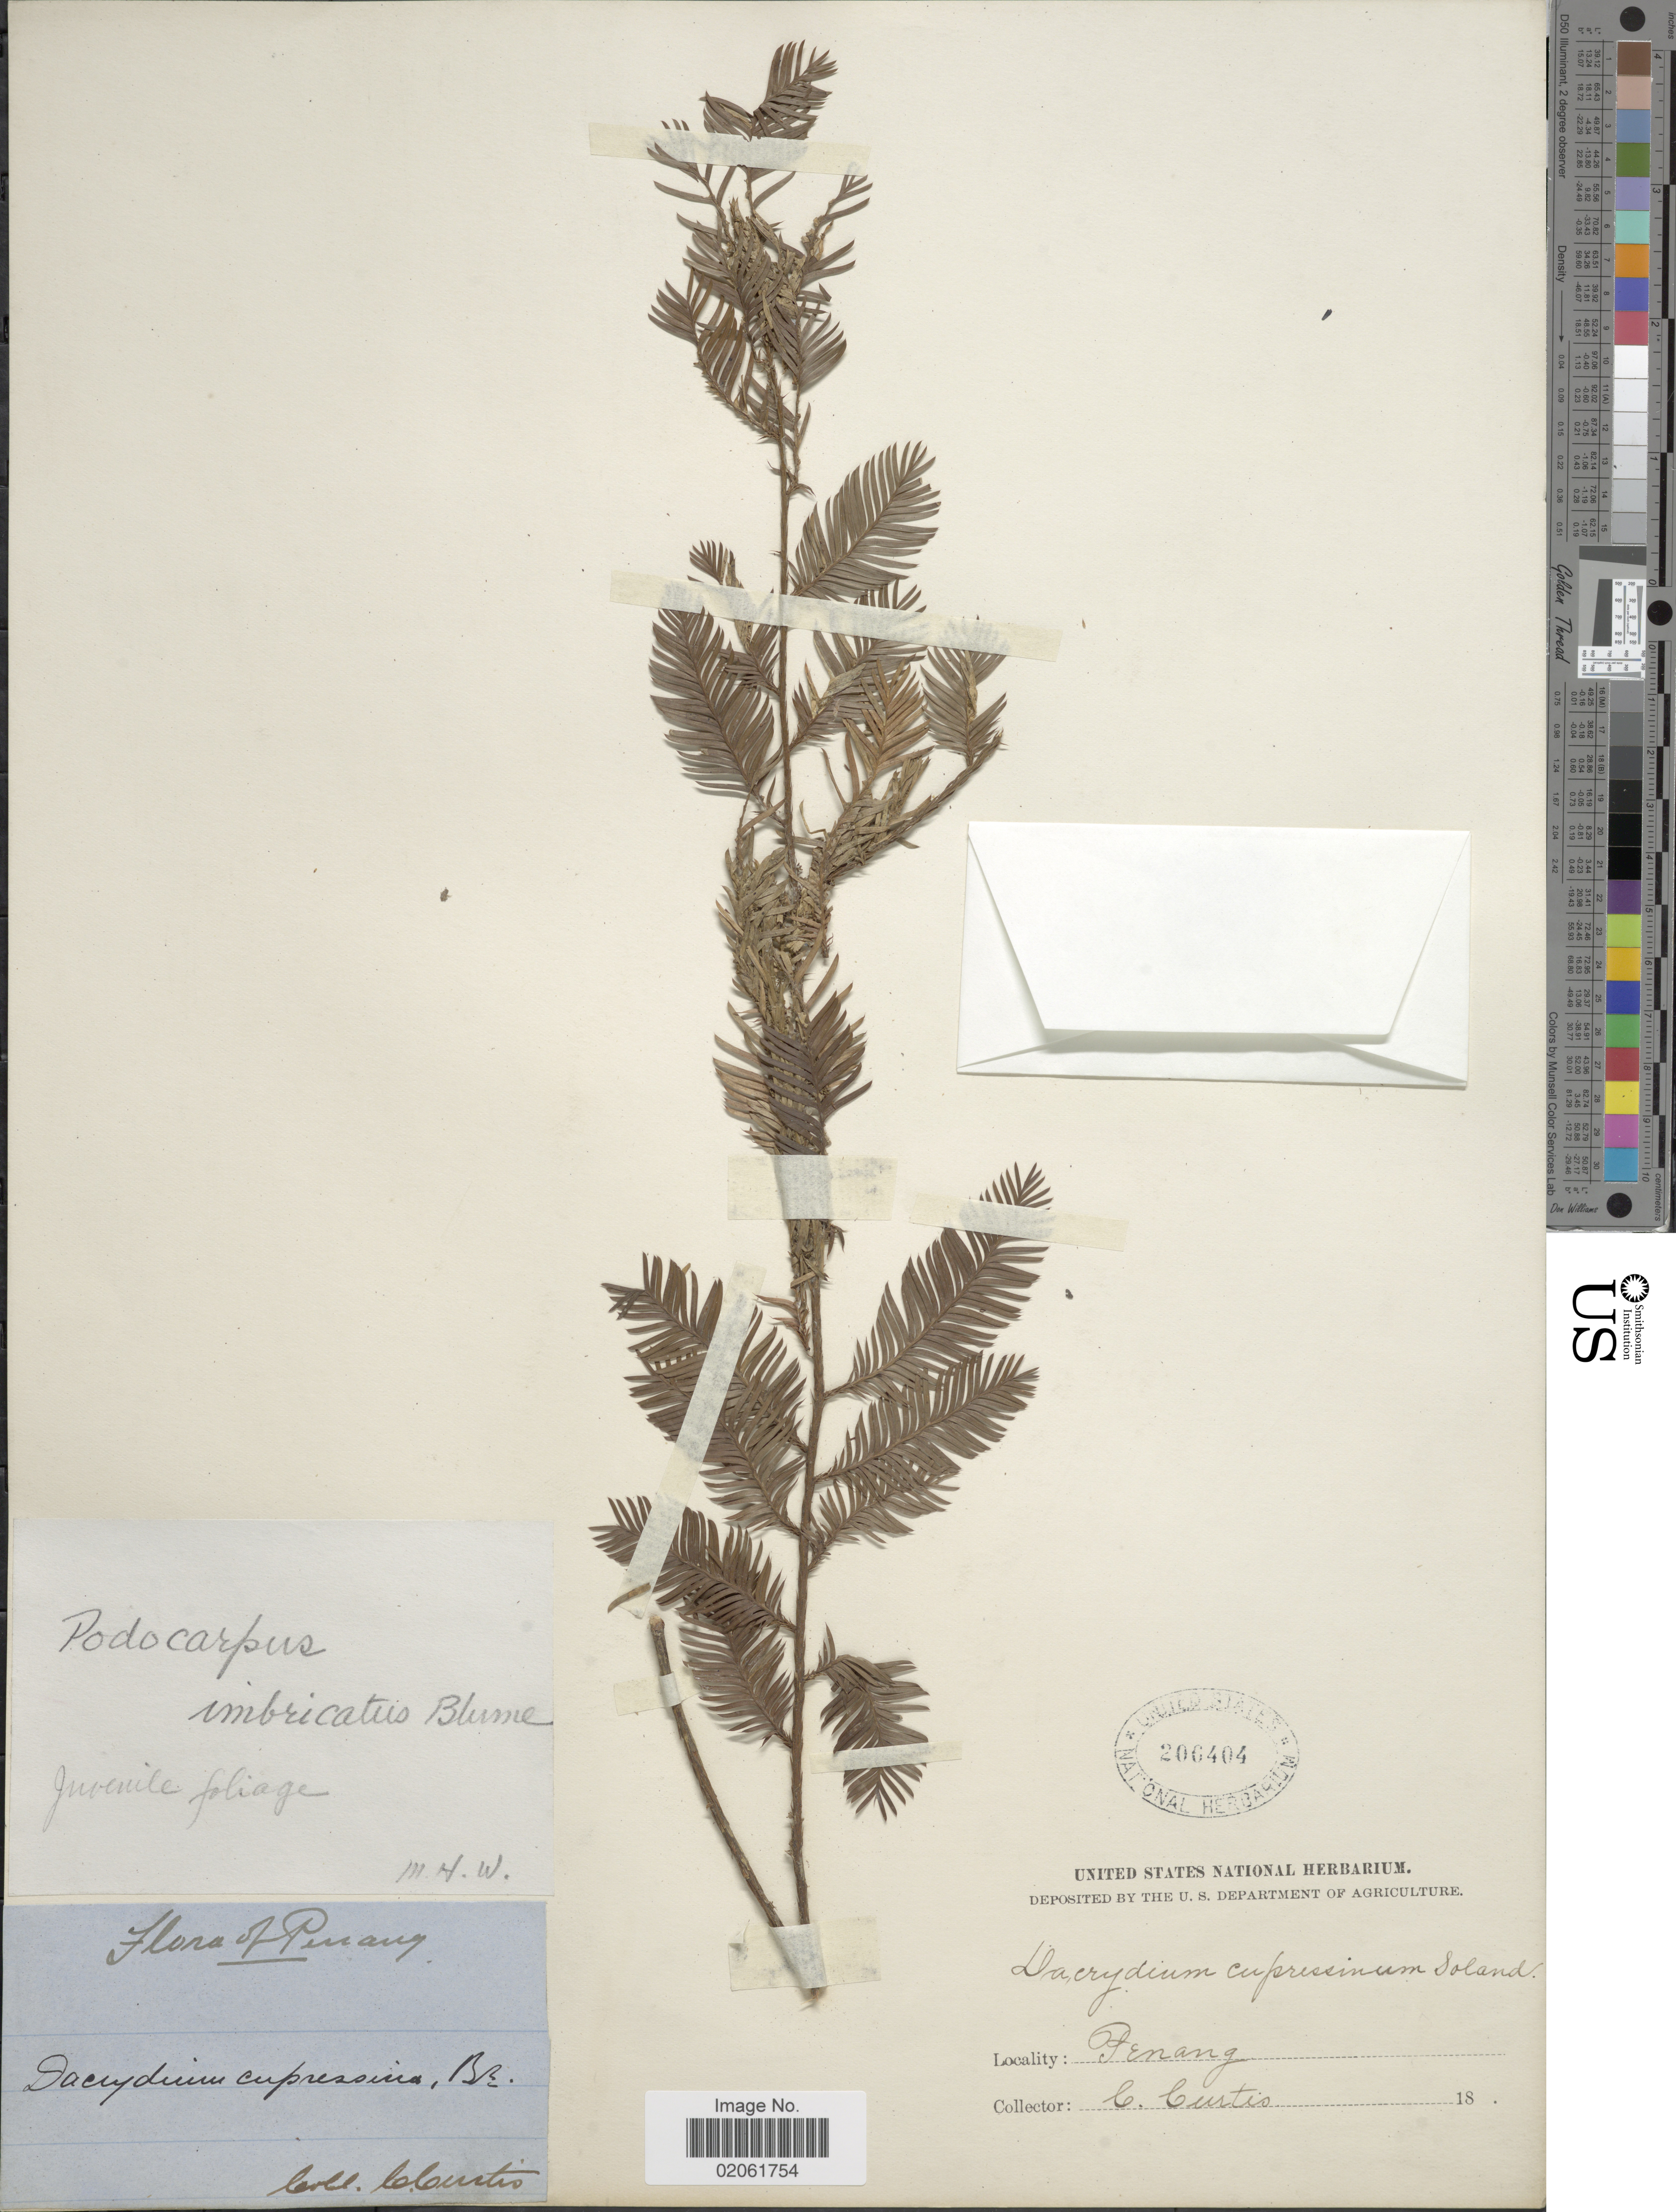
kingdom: Plantae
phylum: Tracheophyta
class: Pinopsida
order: Pinales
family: Podocarpaceae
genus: Podocarpus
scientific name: Podocarpus imbricatus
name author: Blume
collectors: C. Curtis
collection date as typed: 18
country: Malaysia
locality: Penang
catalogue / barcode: US 206404